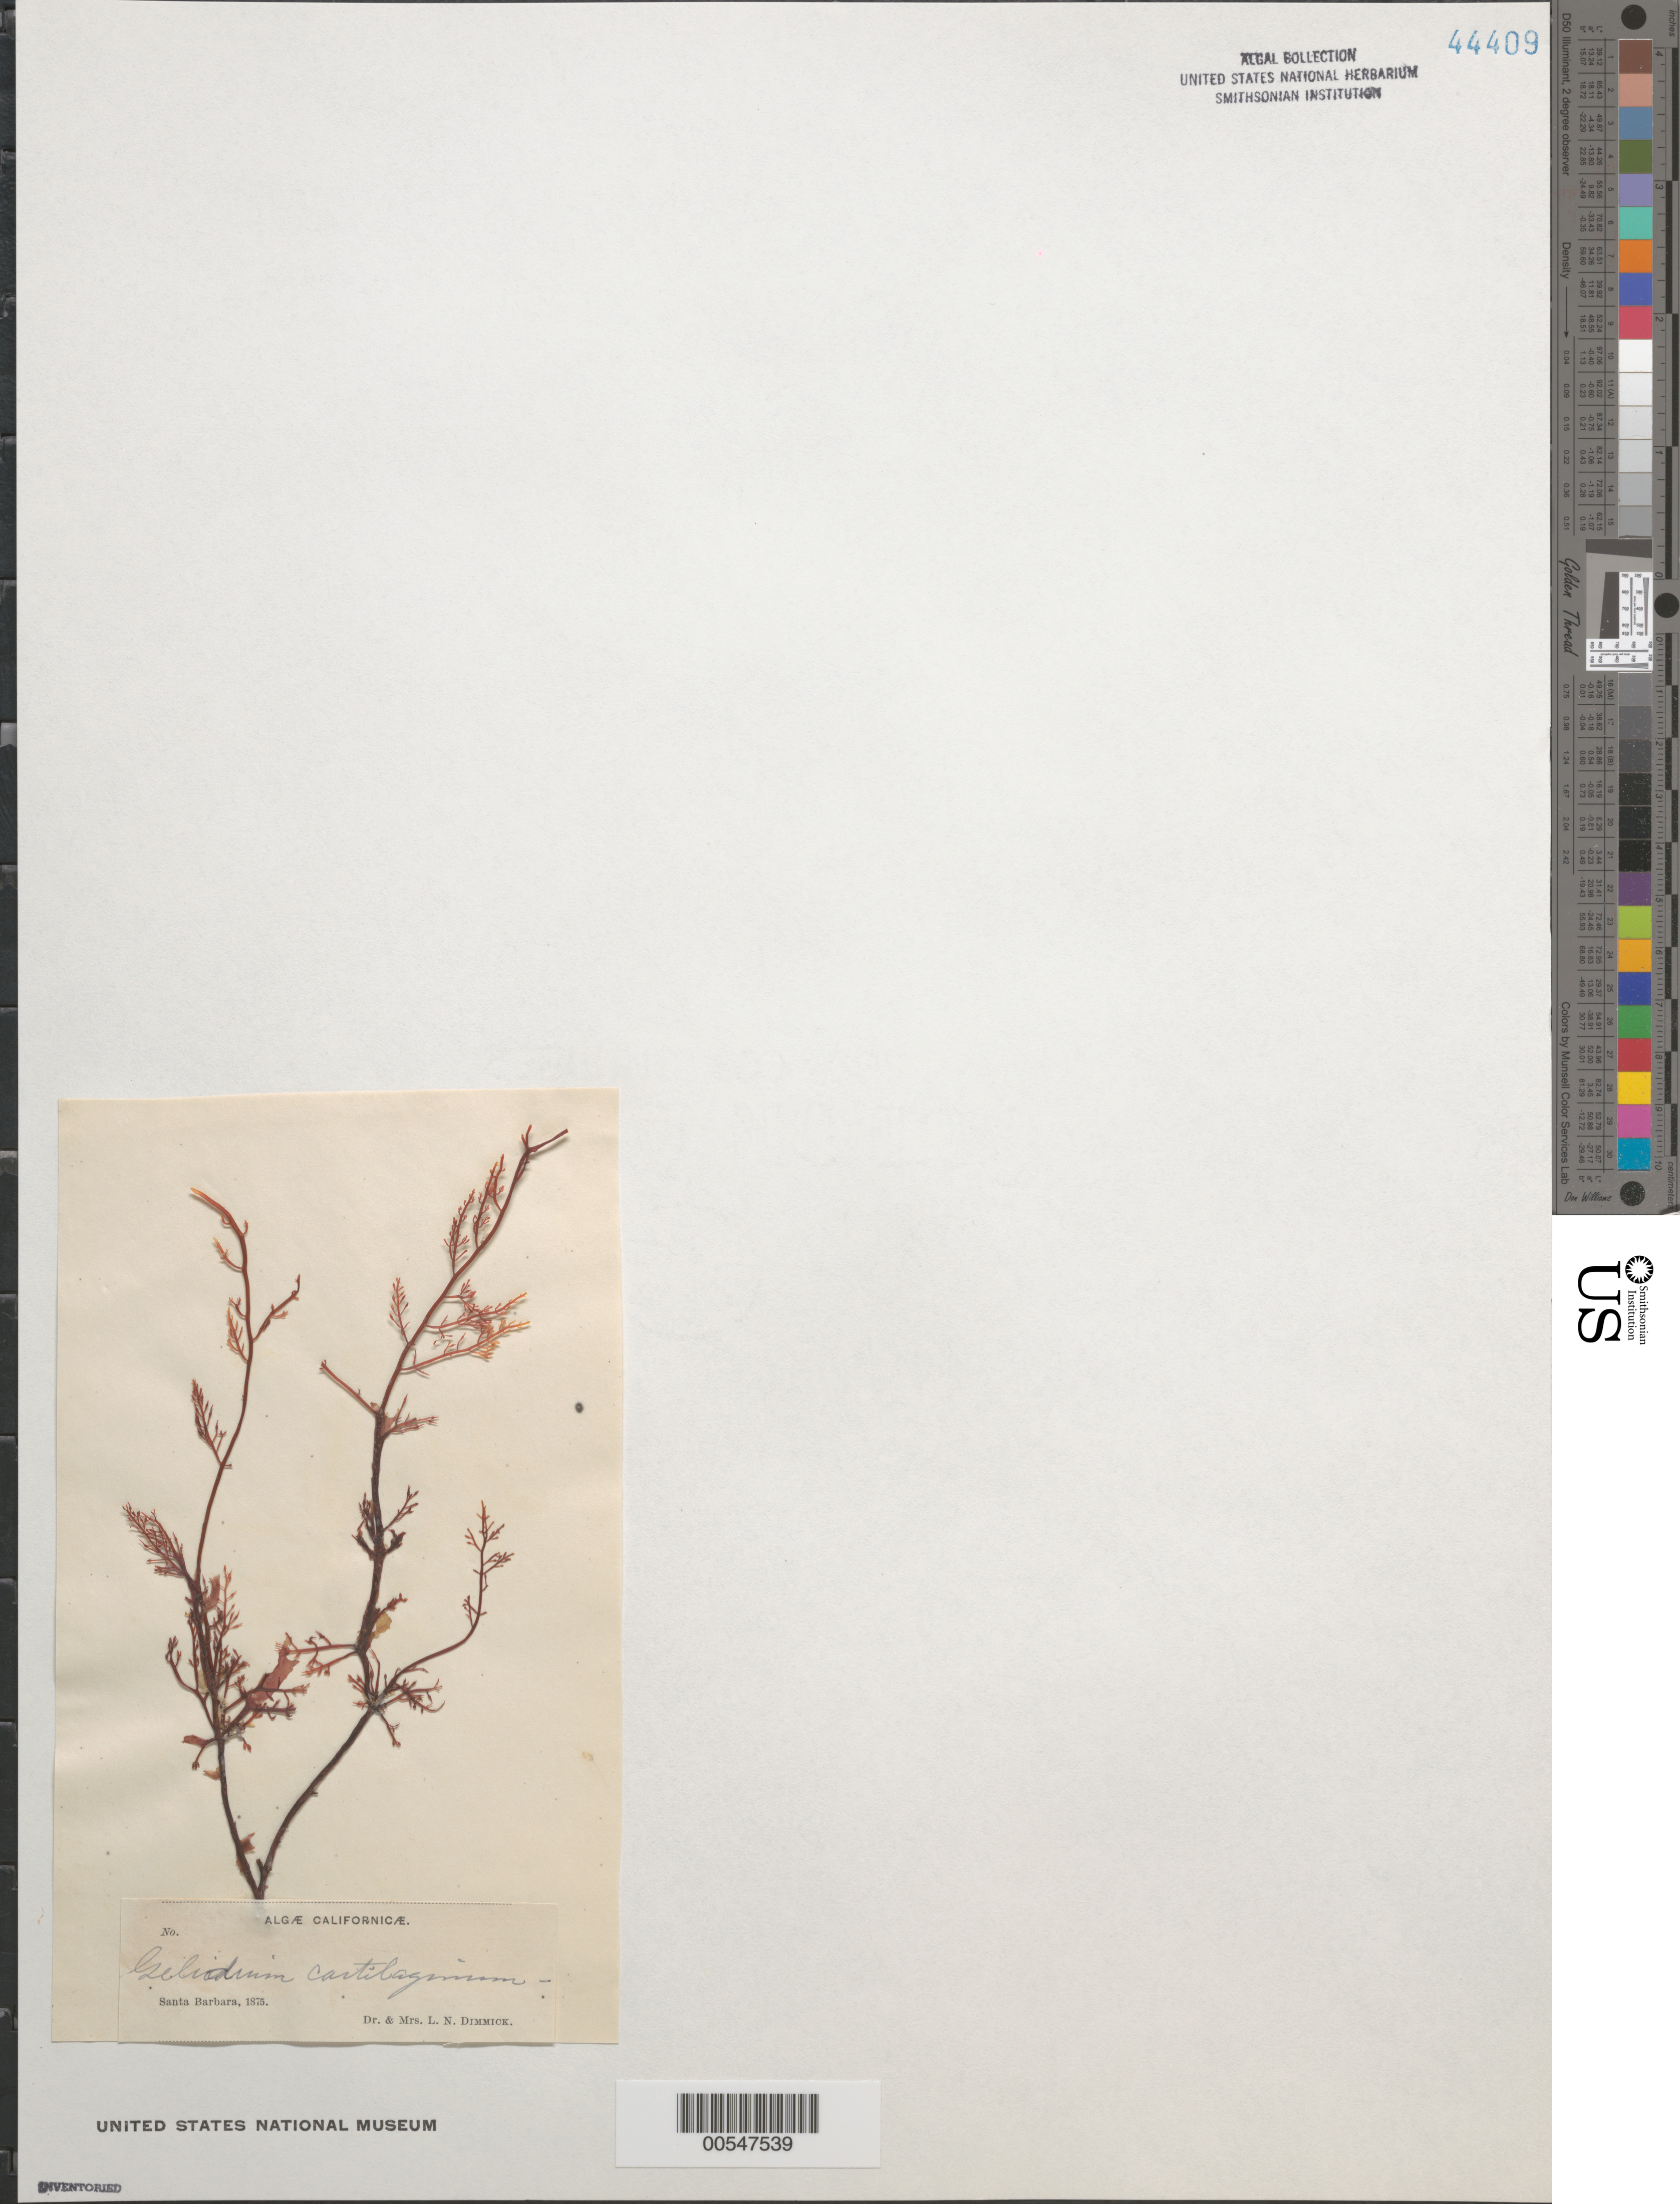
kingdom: Plantae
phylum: Rhodophyta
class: Florideophyceae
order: Plocamiales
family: Plocamiaceae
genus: Plocamium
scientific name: Plocamium cartilagineum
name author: (L.) P.S. Dixon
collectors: L. Dimmick & L. Dimmick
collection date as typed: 1875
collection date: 1875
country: United States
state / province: California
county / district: Santa Barbara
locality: Santa Barbara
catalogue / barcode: US 44409